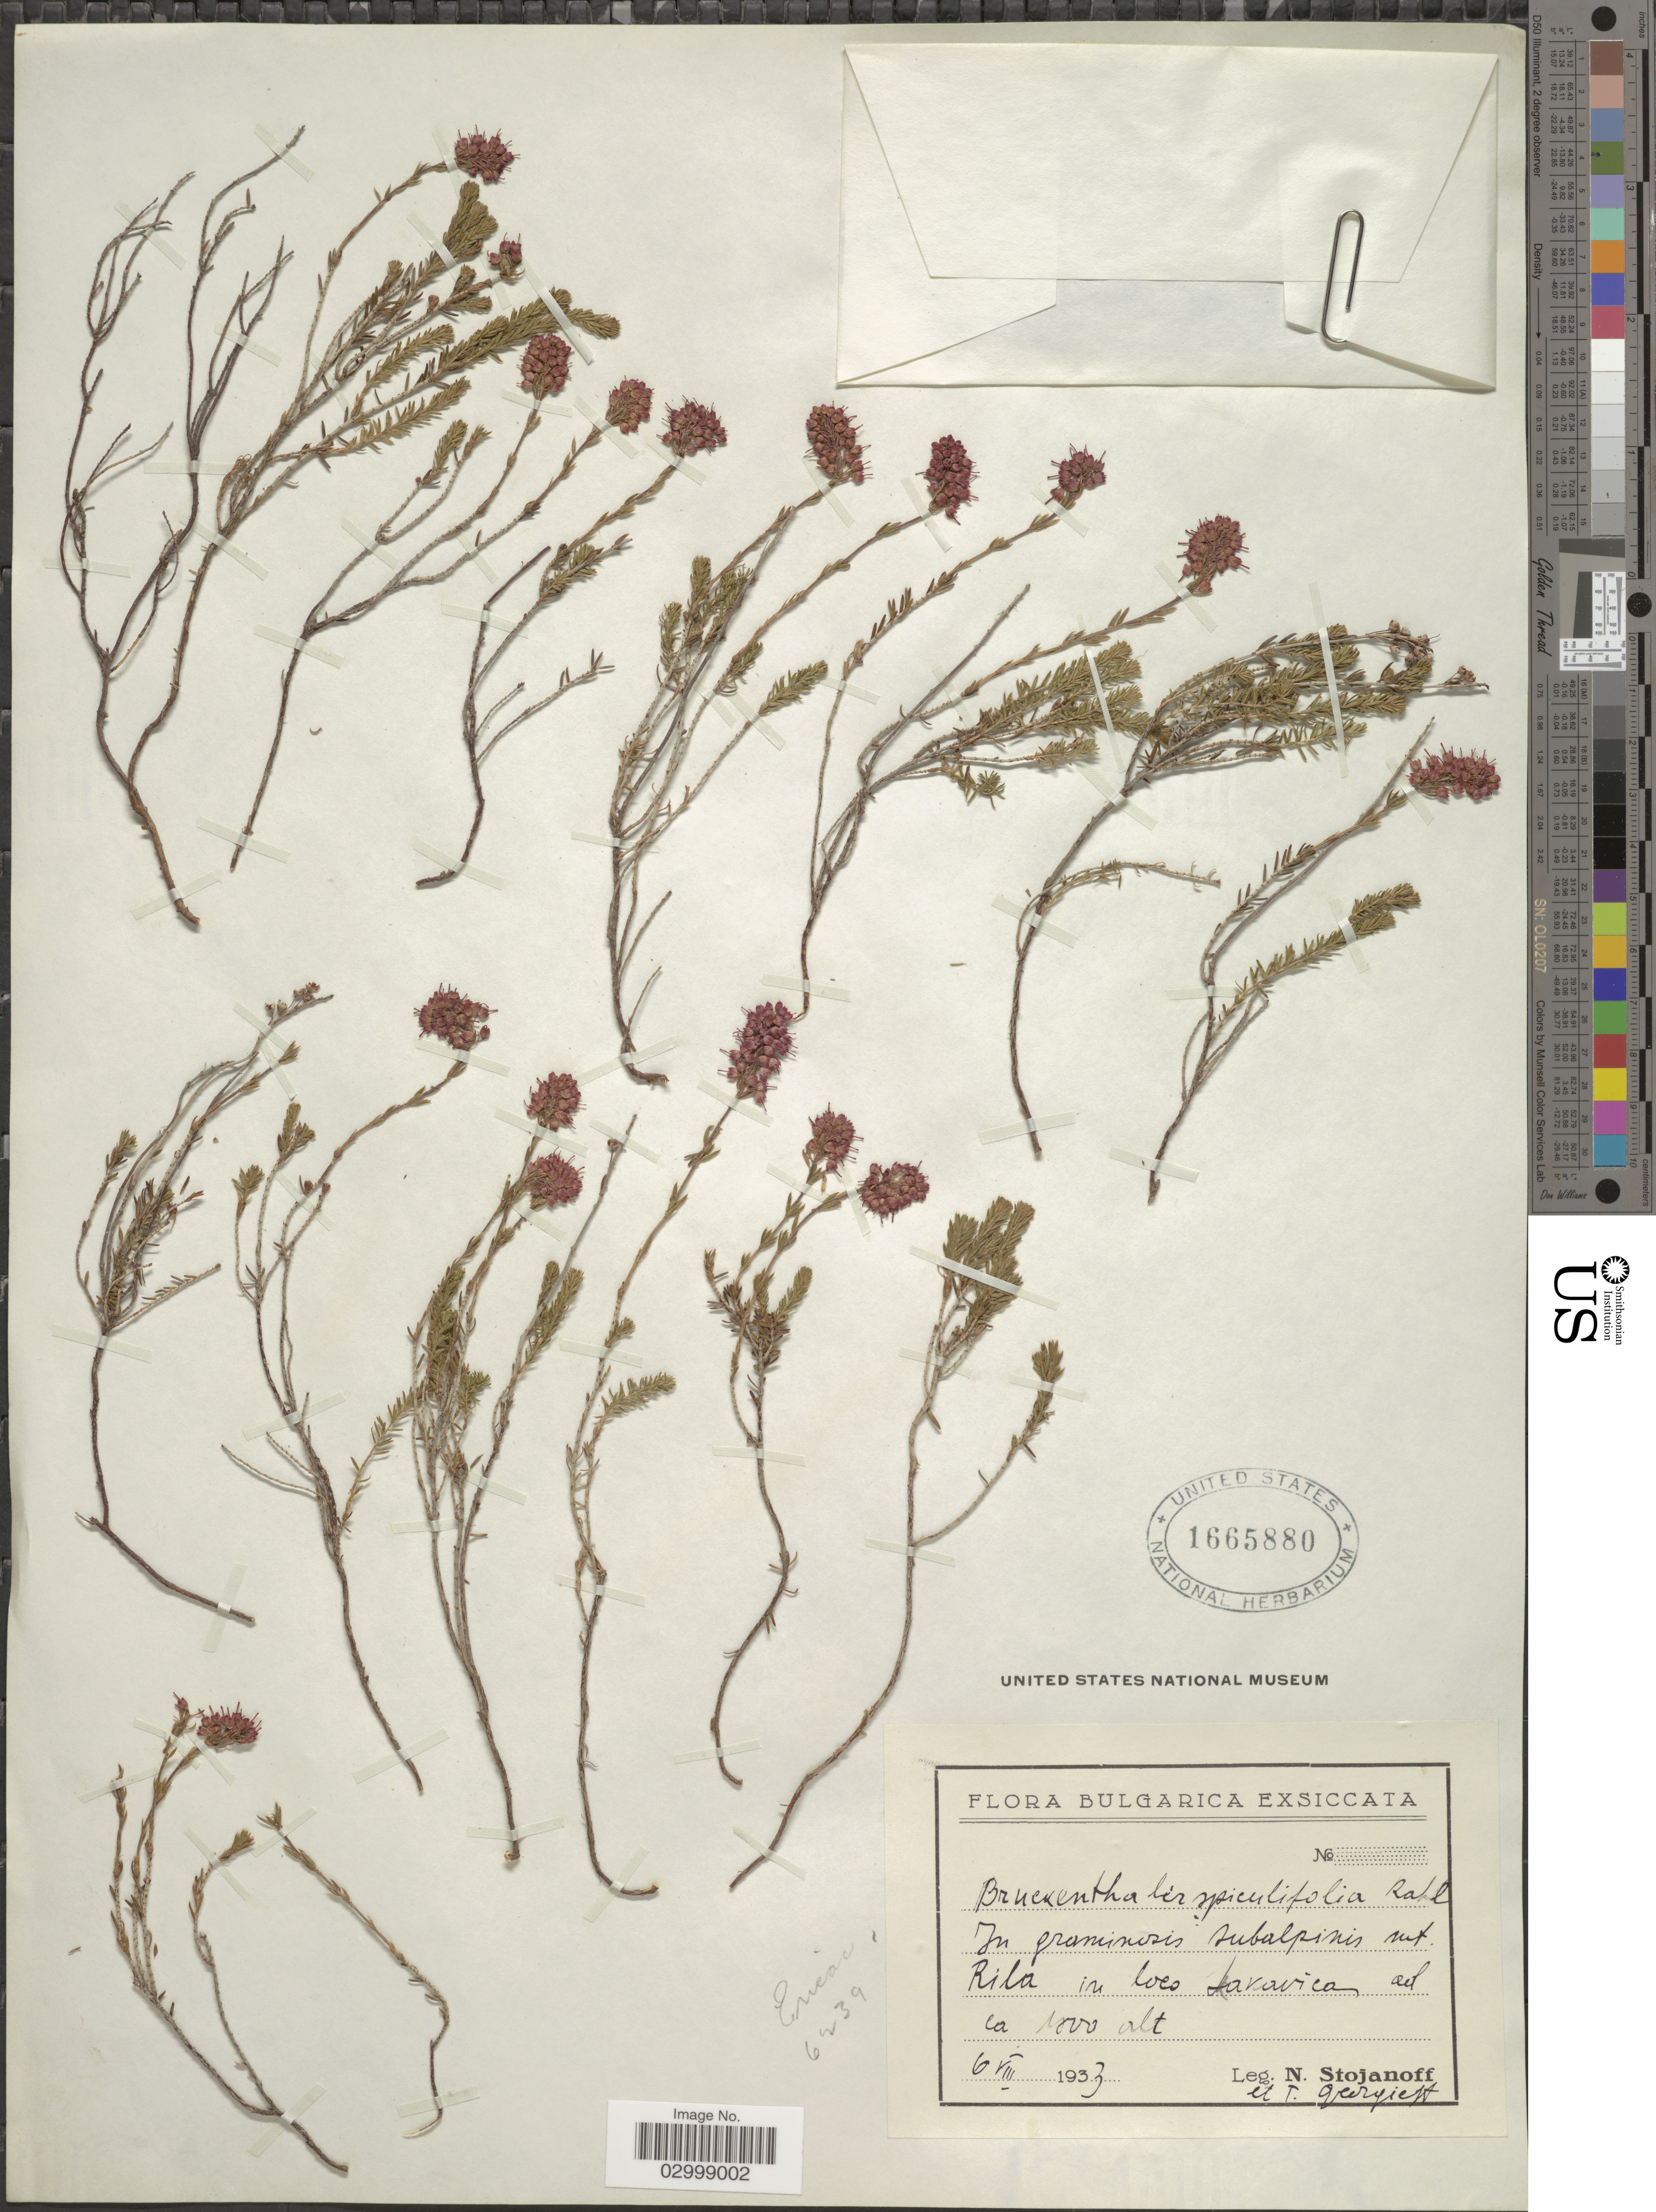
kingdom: Plantae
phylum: Tracheophyta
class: Magnoliopsida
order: Ericales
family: Ericaceae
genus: Bruckenthalia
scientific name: Bruckenthalia spiculifolia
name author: (Salisb.) Rchb.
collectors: N. Stojanoff & T. Georgieff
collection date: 1933-08-06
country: Bulgaria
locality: In graminosis subalpinis Mt. Rila in loco Savavica [interpreted].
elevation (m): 1000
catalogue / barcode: US 1665880